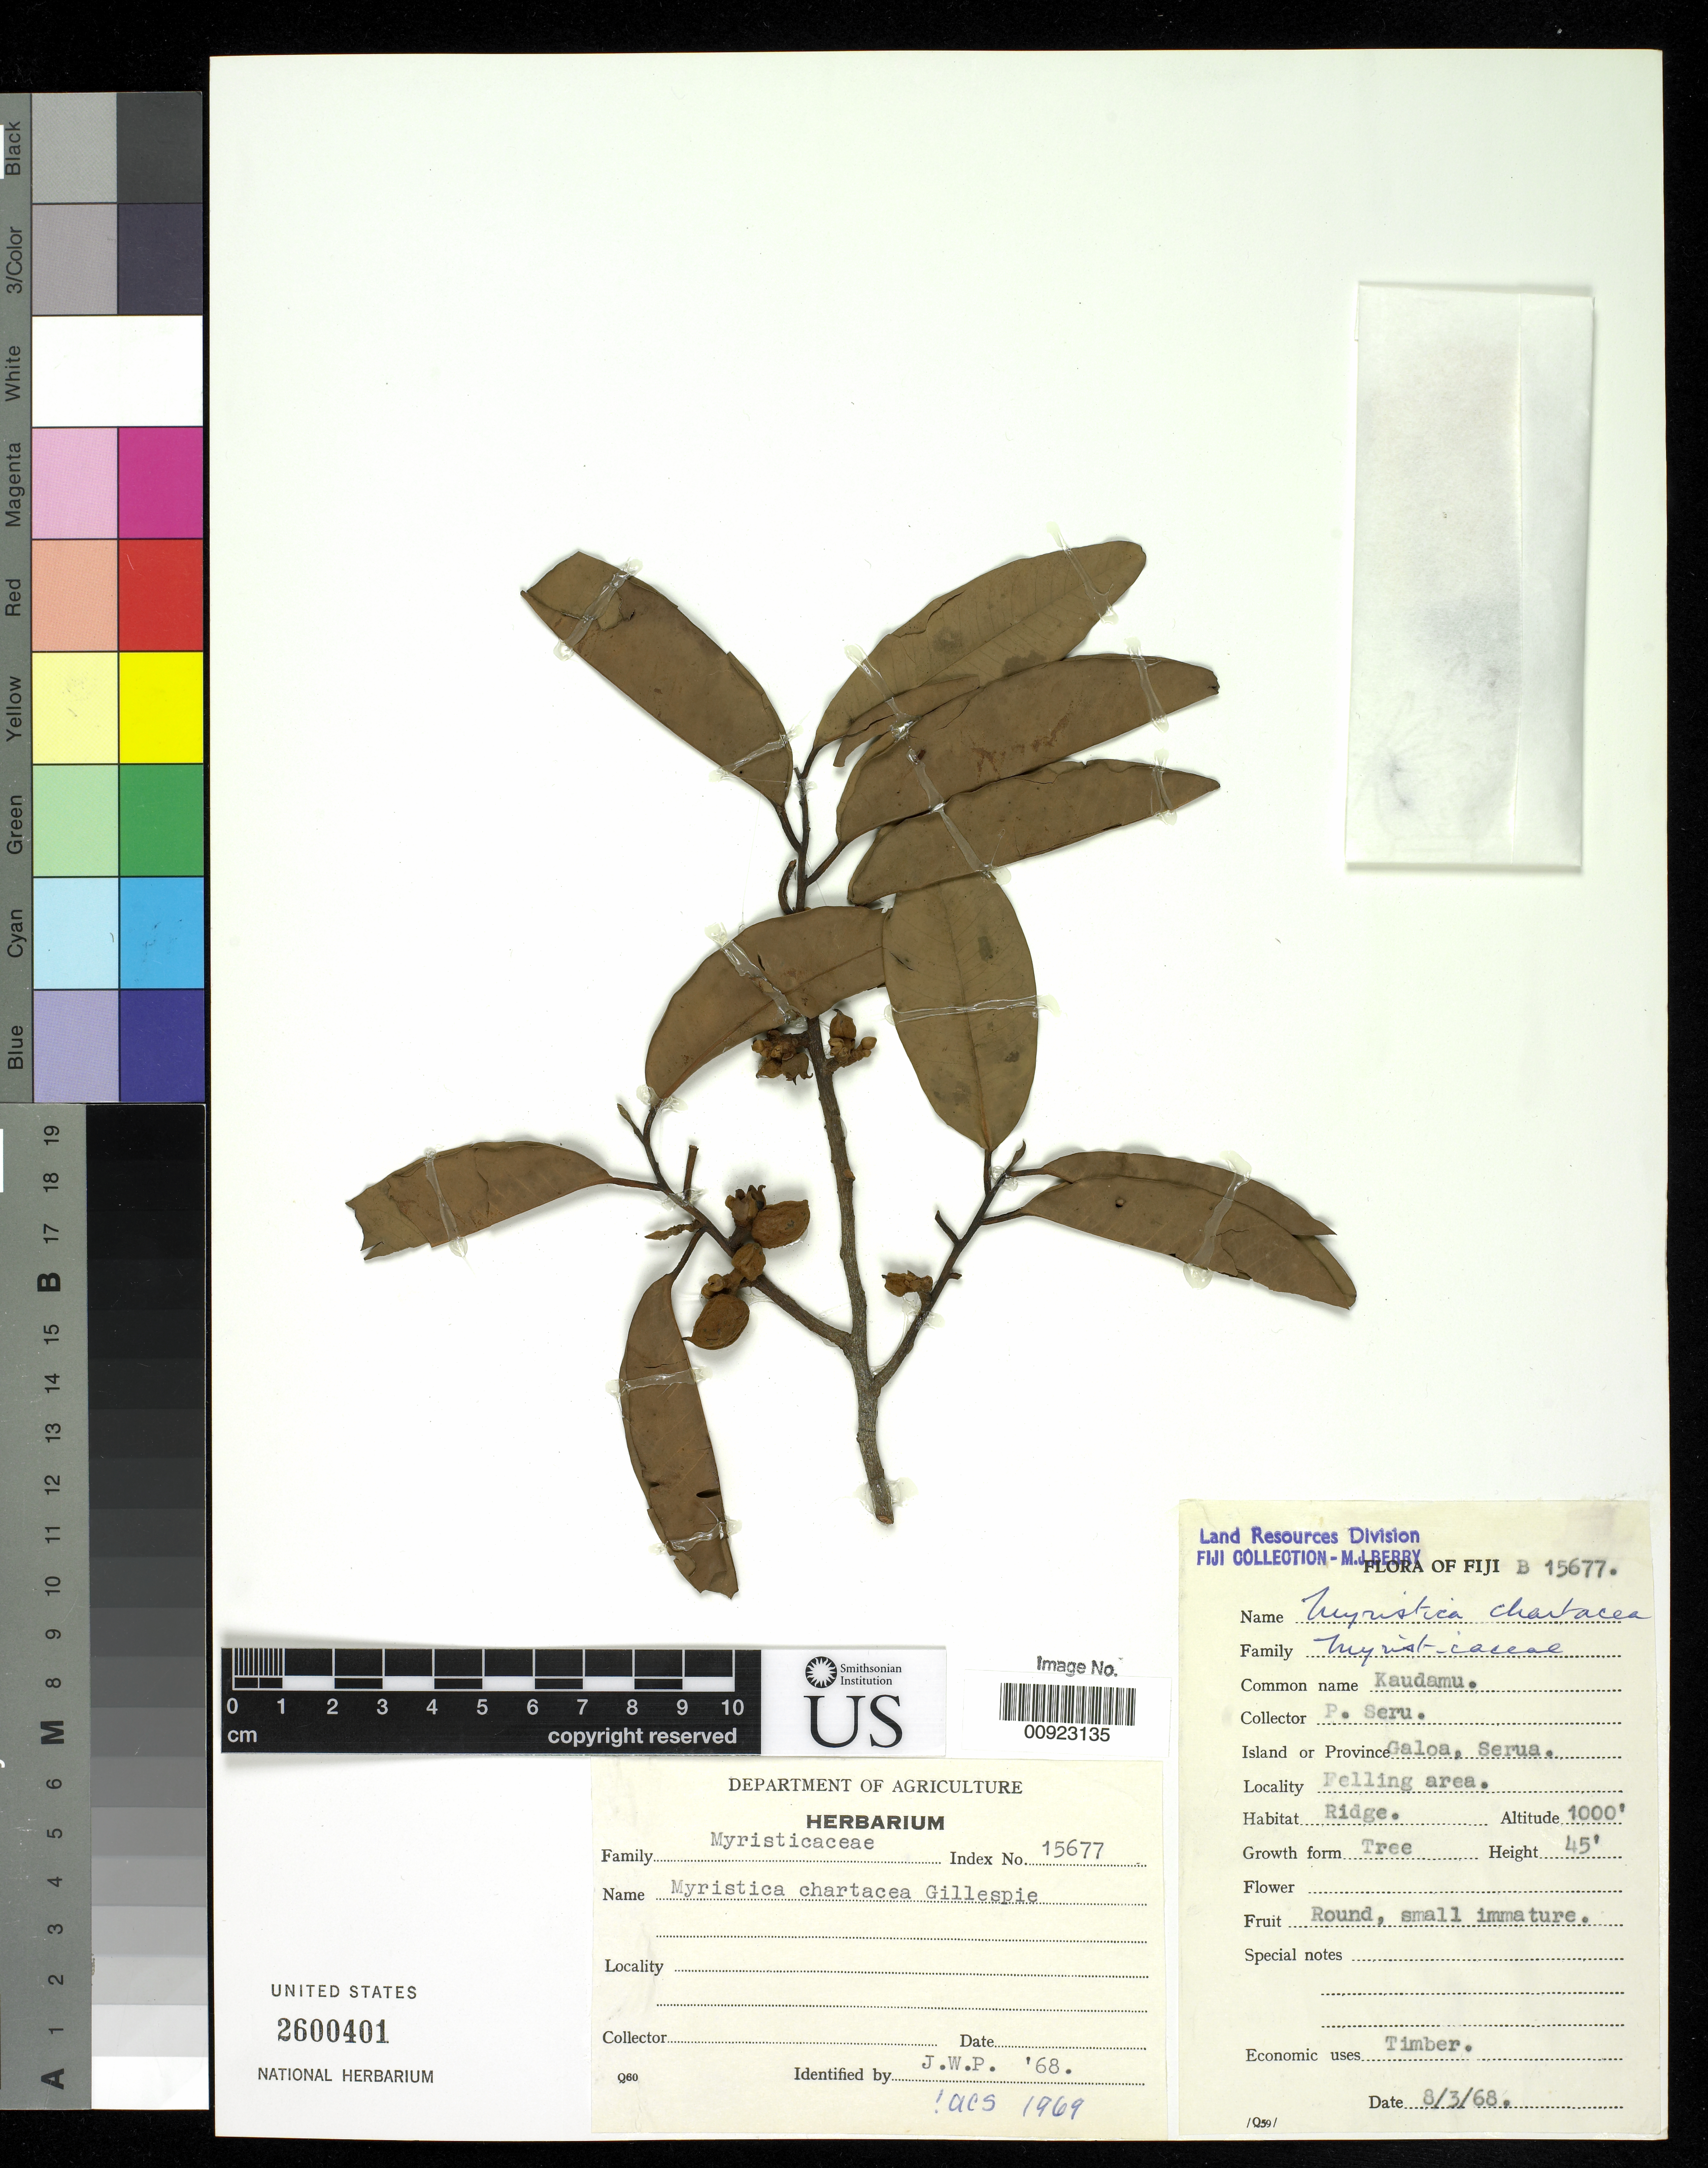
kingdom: Plantae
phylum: Tracheophyta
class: Magnoliopsida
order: Magnoliales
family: Myristicaceae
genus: Myristica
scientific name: Myristica chartacea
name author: Gillespie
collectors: P. Seru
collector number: B 15677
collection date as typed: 08 Mar 1968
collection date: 1968-03-08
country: Fiji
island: Galoa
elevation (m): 305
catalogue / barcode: US 2600401